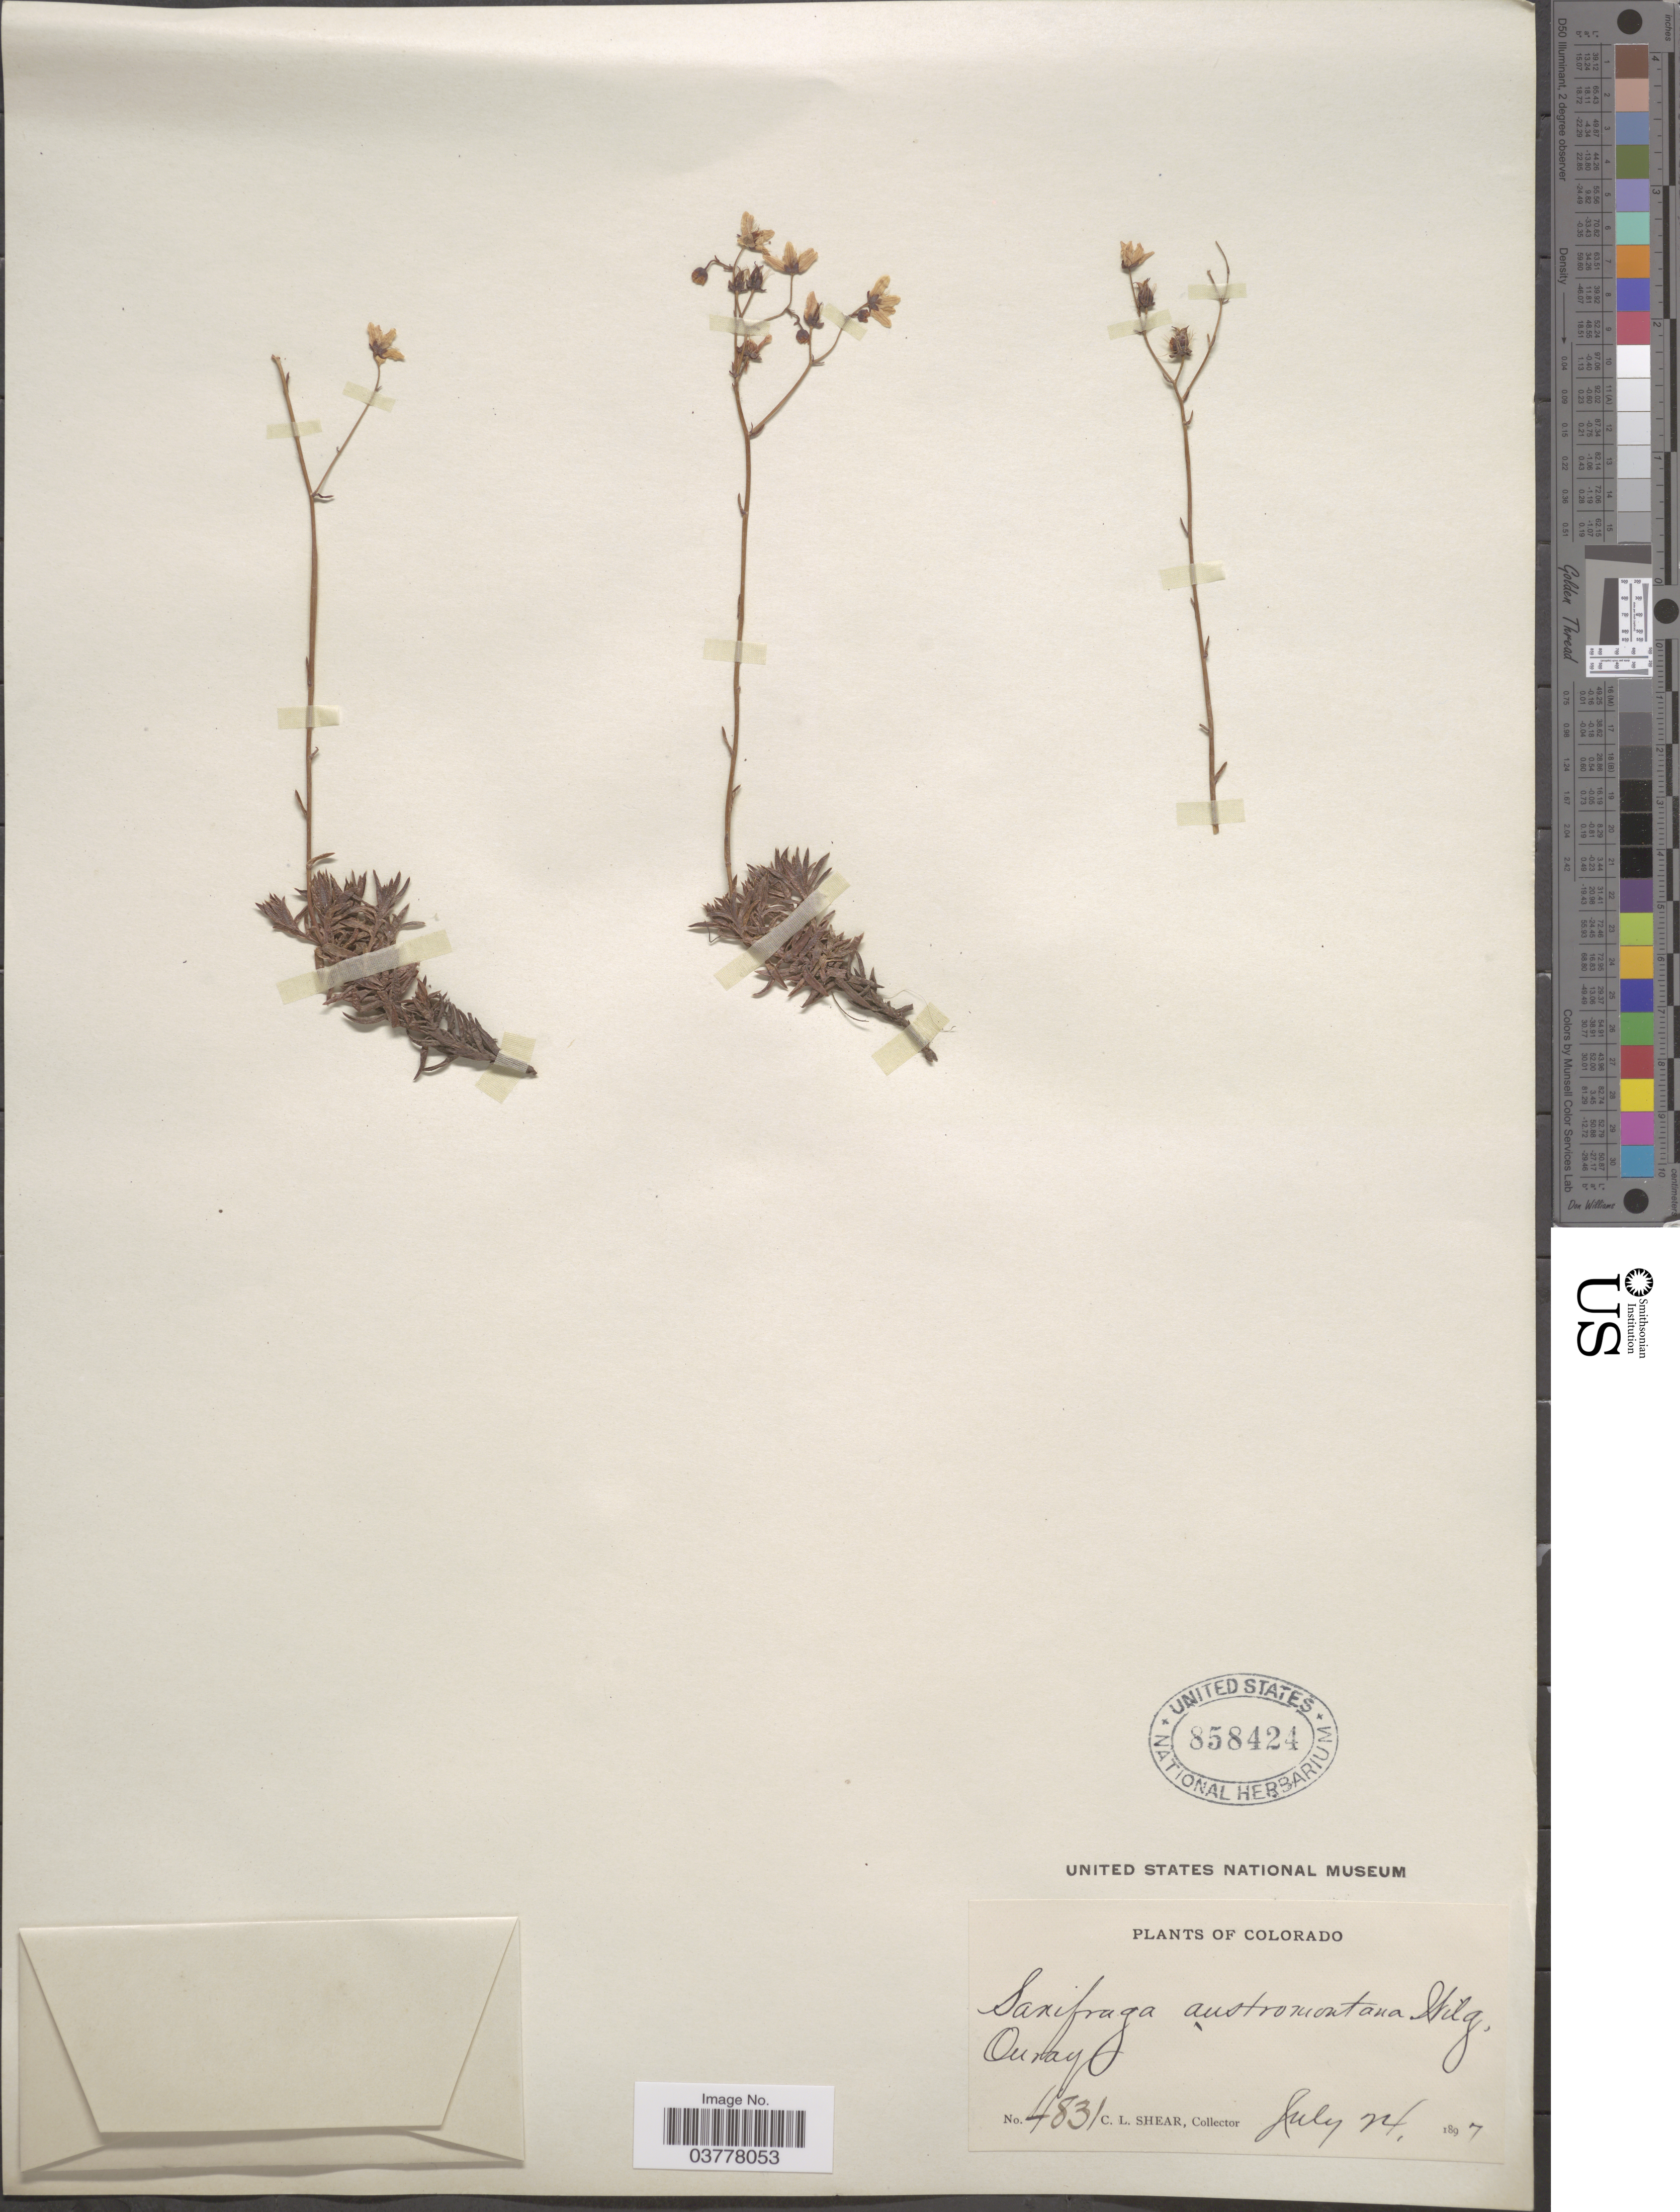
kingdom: Plantae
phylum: Tracheophyta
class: Magnoliopsida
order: Saxifragales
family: Saxifragaceae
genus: Saxifraga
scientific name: Saxifraga bronchialis subsp. austromontana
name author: (Wiegand) Piper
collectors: C. L. Shear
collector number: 4831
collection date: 1897-07-24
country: United States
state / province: Colorado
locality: Ouray.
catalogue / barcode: US 858424